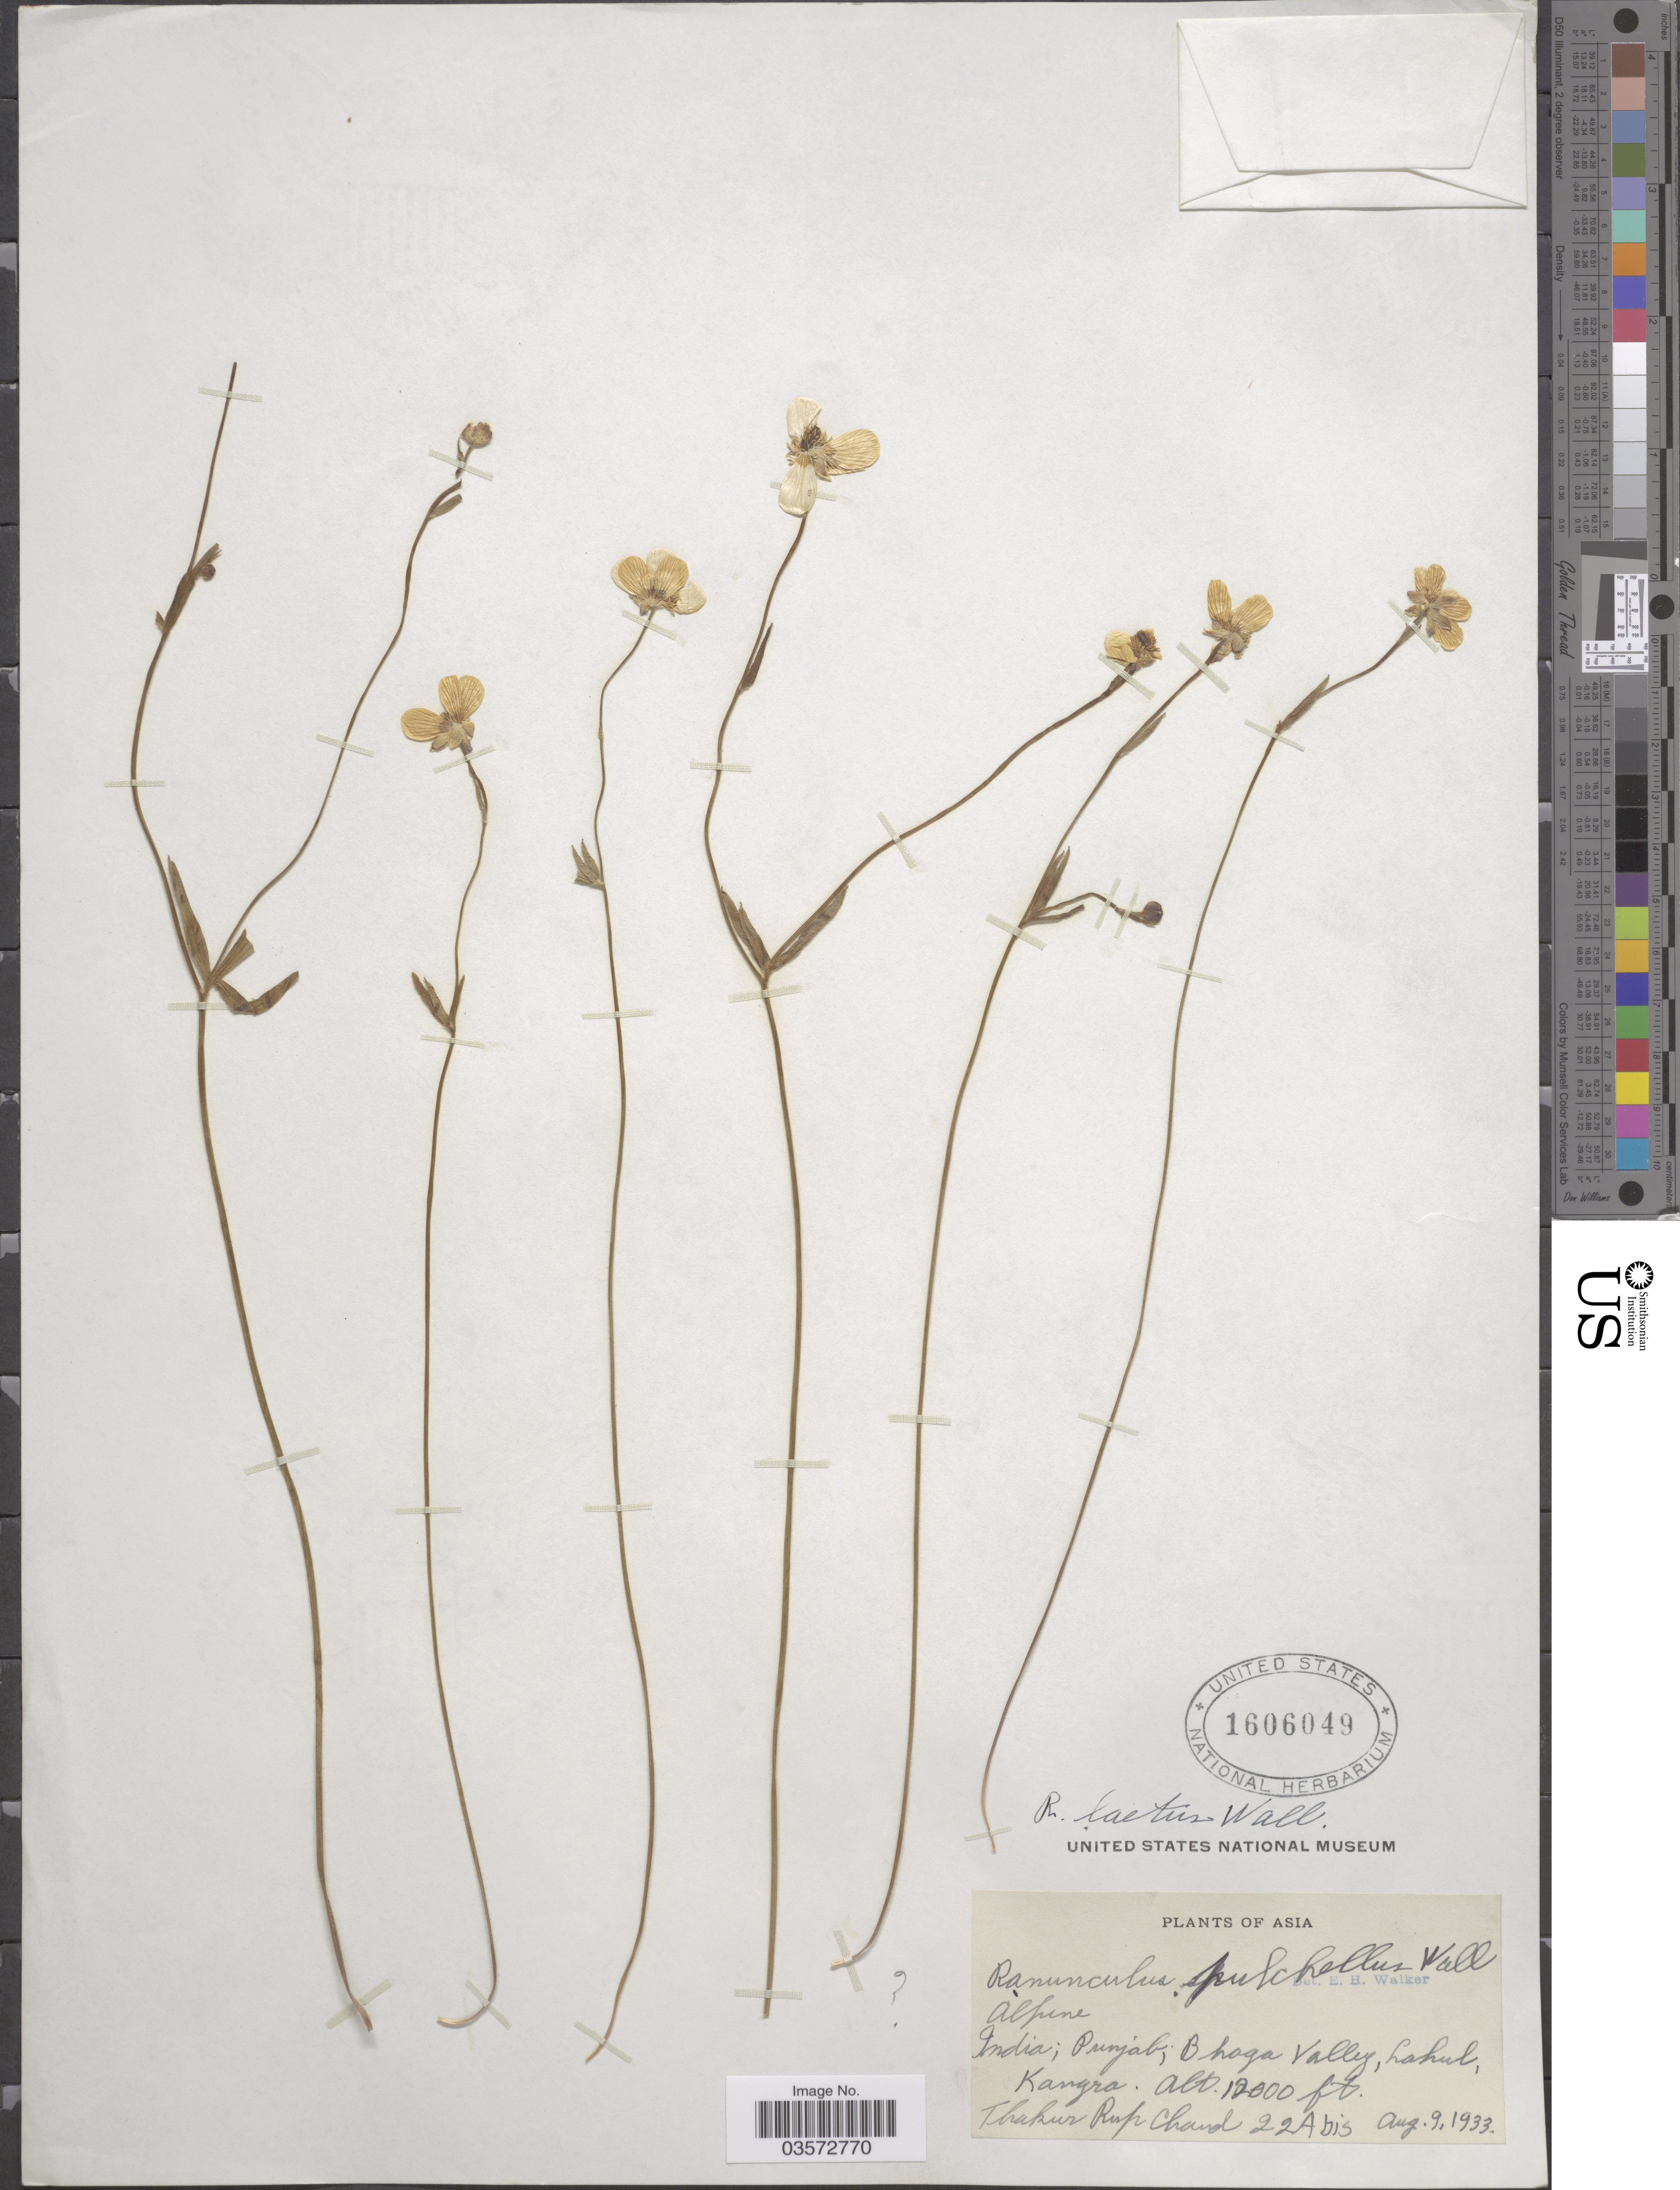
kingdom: Plantae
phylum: Tracheophyta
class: Magnoliopsida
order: Ranunculales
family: Ranunculaceae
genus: Ranunculus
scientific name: Ranunculus laetus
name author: Wall. ex Hook. f. & J.W. Thomson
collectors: T. R. Chand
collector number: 22Abis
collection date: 1933-08-09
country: India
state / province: Punjab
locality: Bhaga Valley, Lahul, Kangra.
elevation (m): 3658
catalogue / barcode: US 1606049